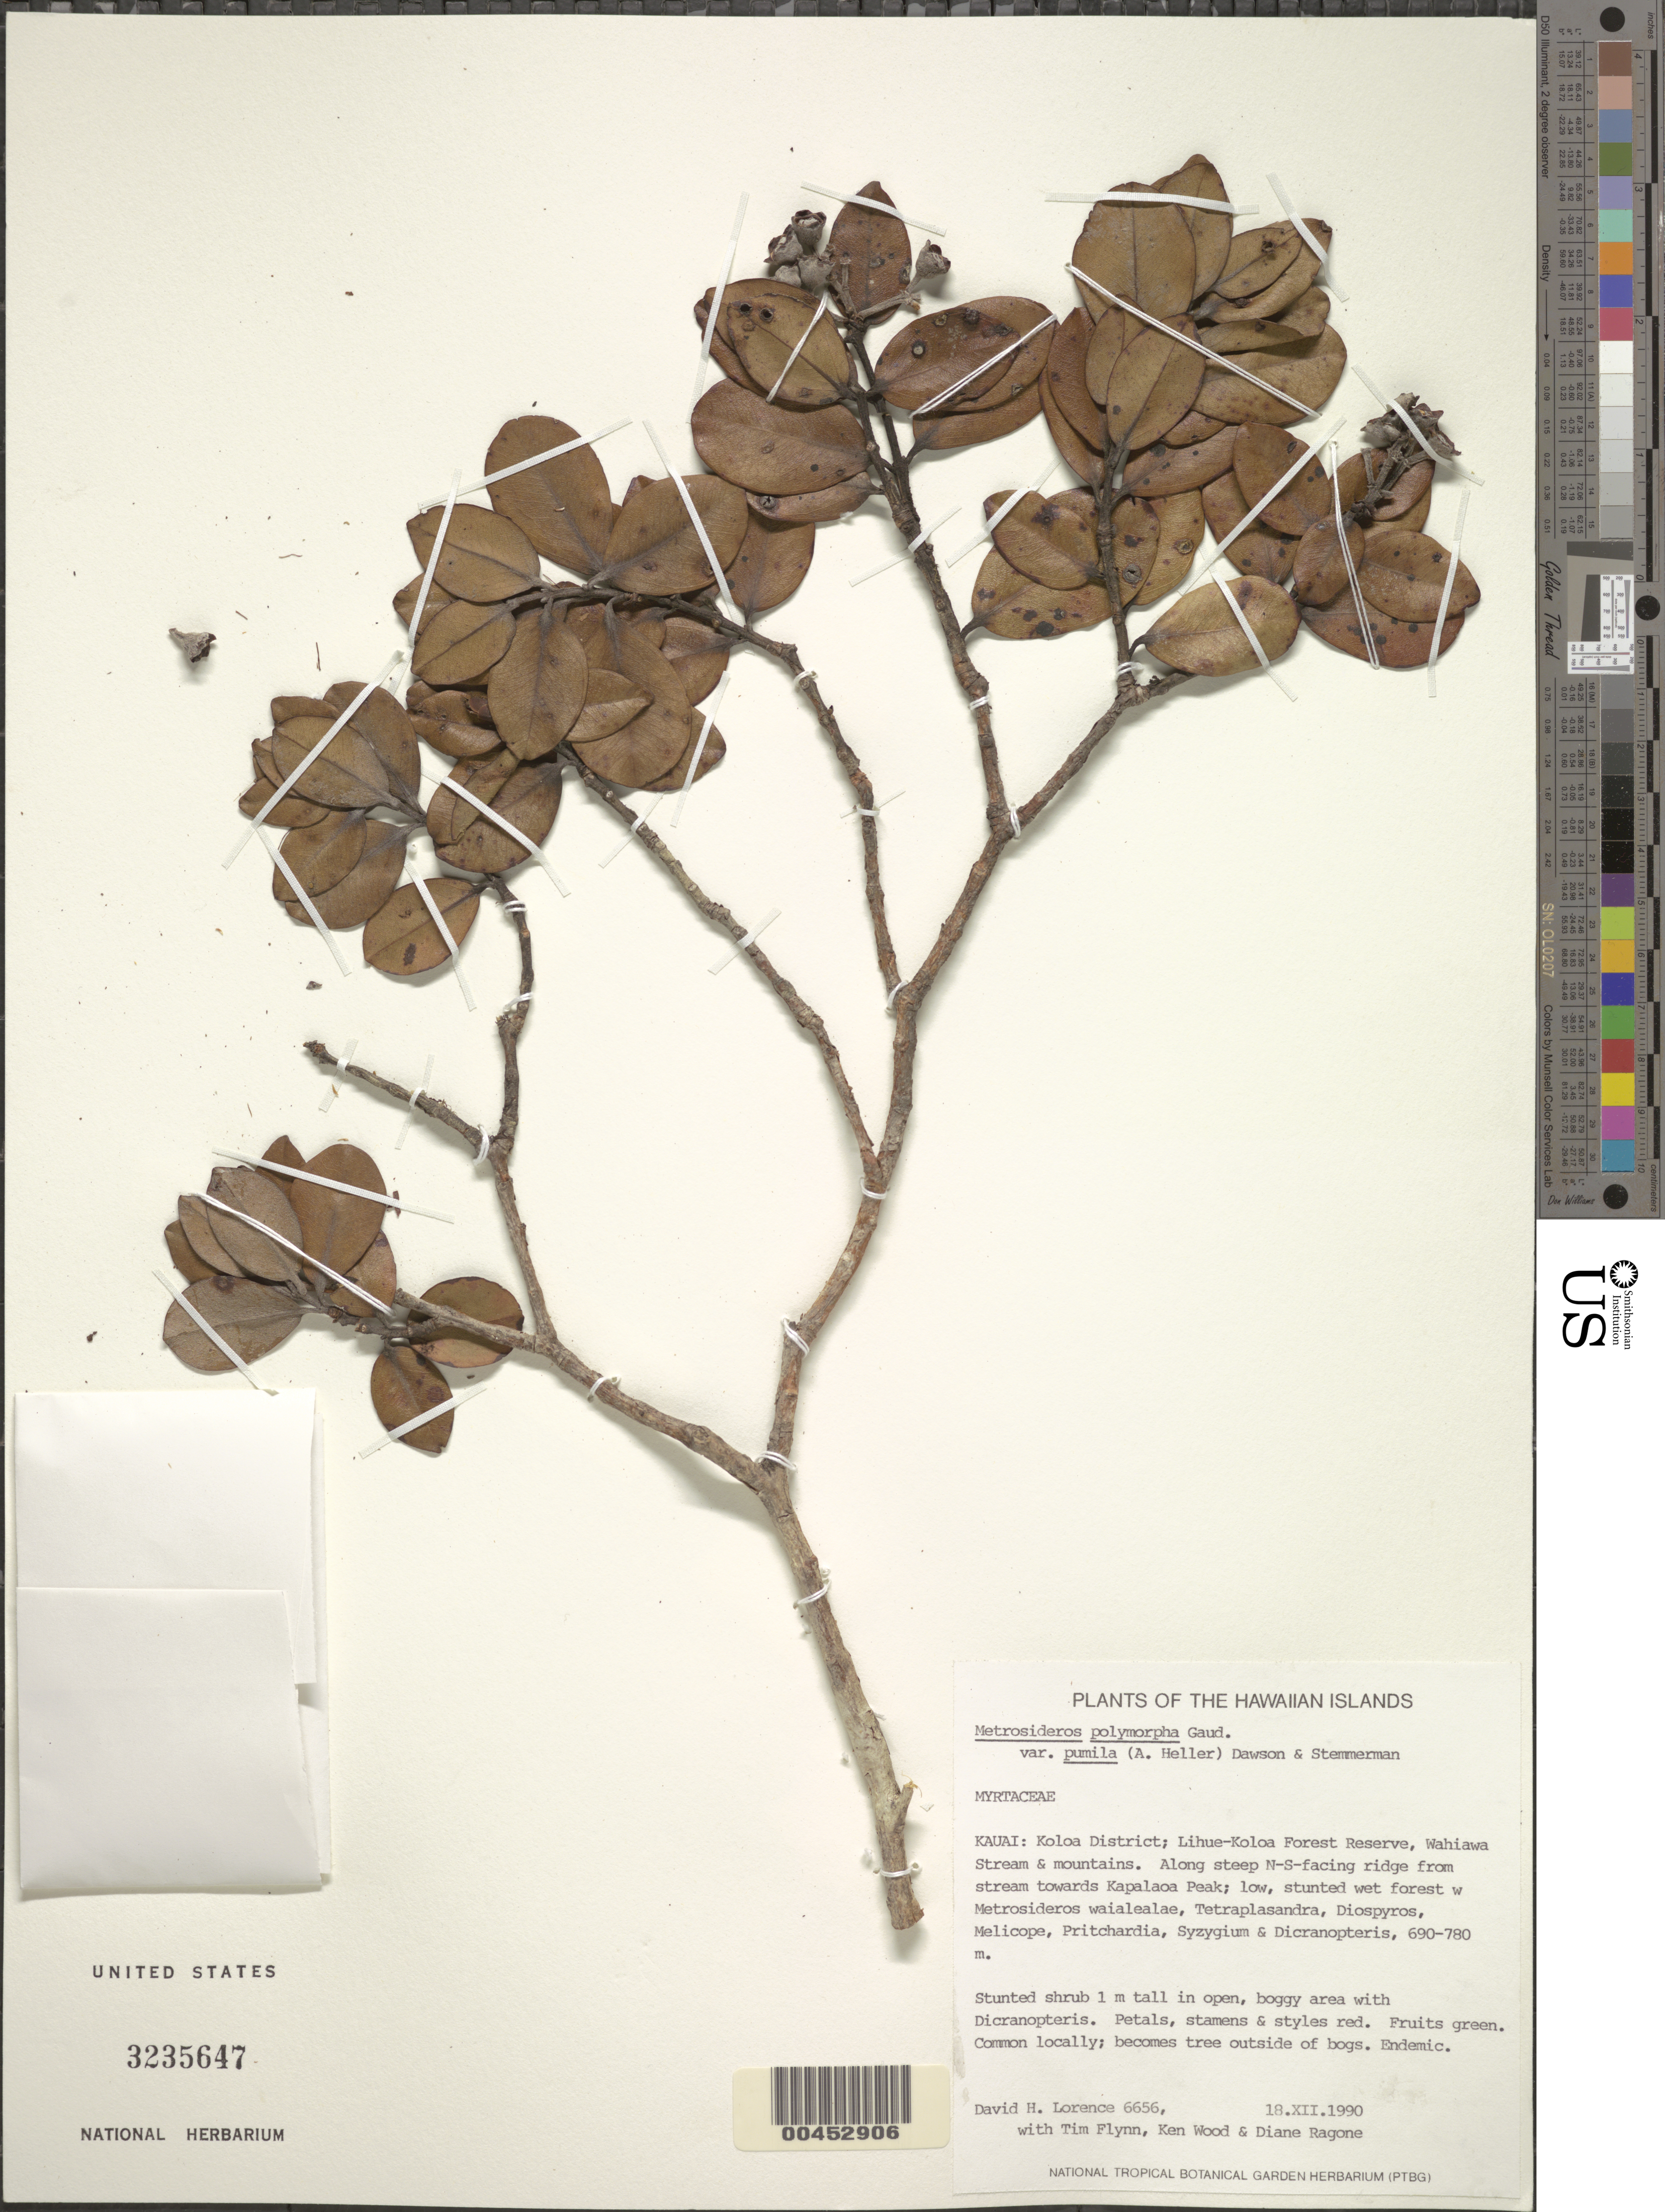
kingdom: Plantae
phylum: Tracheophyta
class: Magnoliopsida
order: Myrtales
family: Myrtaceae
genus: Metrosideros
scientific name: Metrosideros polymorpha var. pumila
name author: (A. Heller) J.W. Dawson & Stemmerm.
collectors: D. Lorence, T. W. Flynn, K. Wood & D. Ragone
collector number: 6656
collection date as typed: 18 xii 1990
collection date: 1990-12-18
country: United States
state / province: Hawaii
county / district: Kauai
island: Kaua'i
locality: Koloa Dist; Lihue-Koloa Forest Reserve, Wahiawa Stream & Mts, along steep N-S-facing ridge from stream towards Kapalaoa Peak.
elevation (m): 690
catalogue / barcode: US 3235647